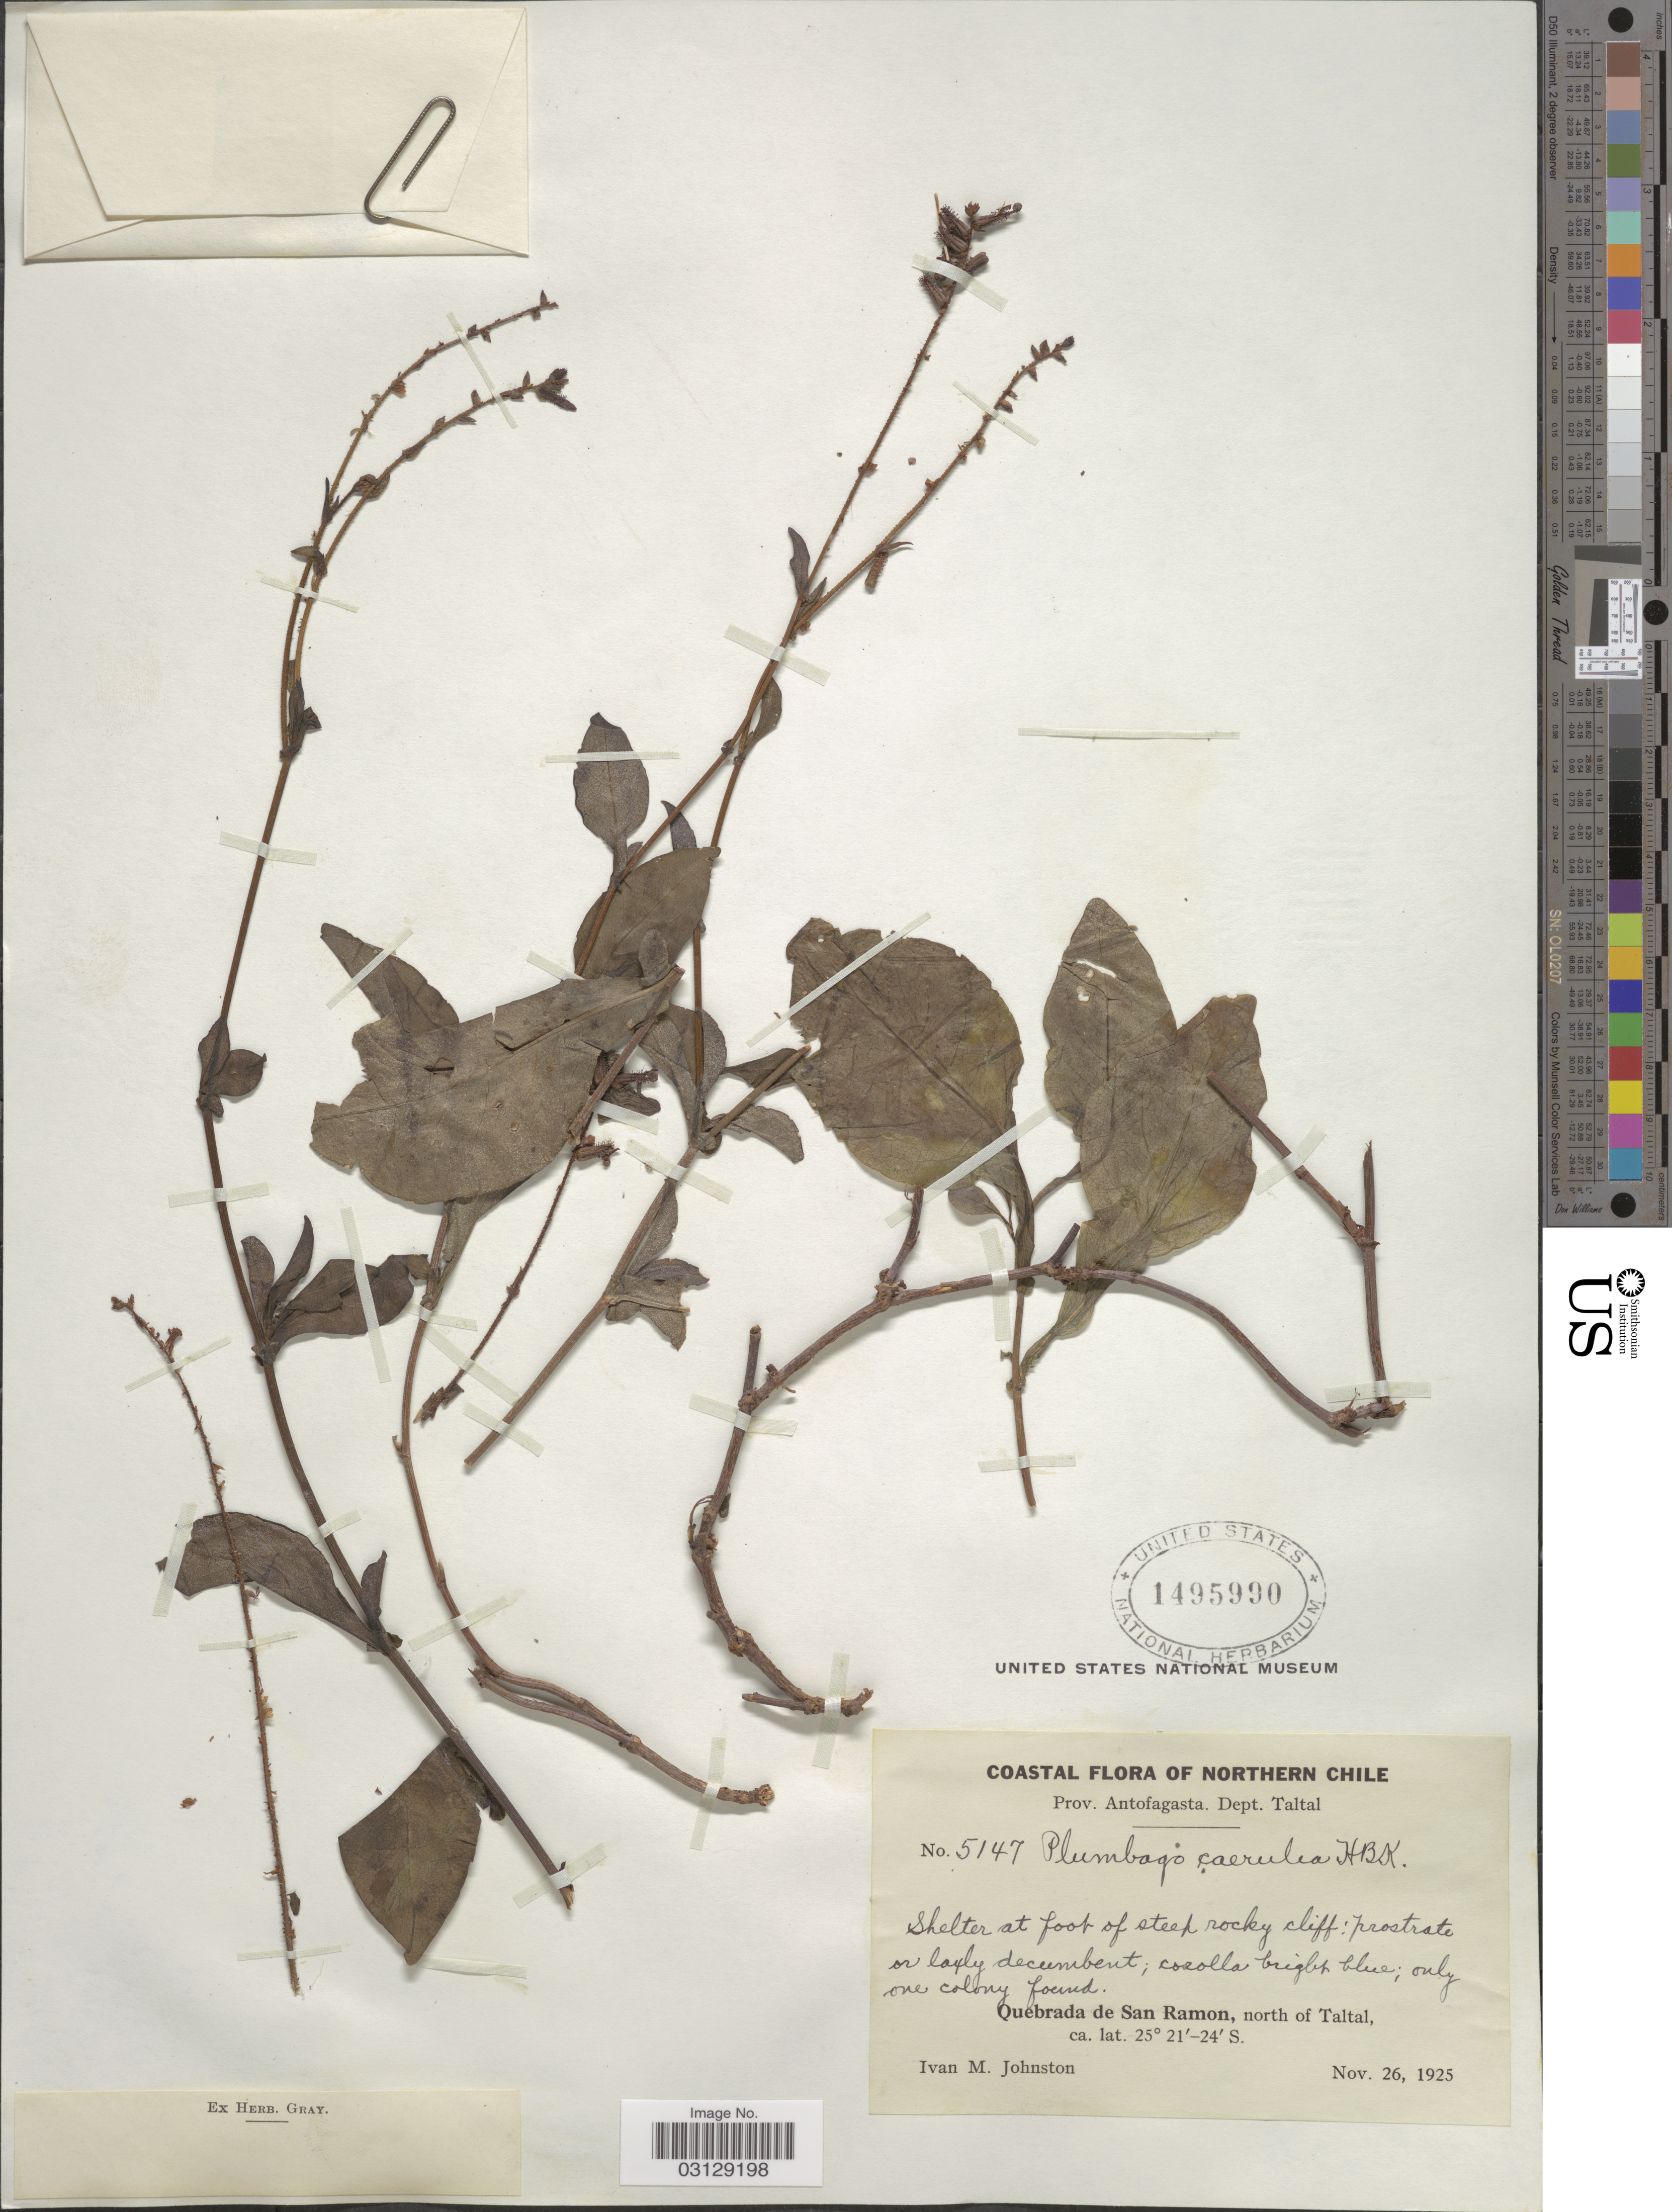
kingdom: Plantae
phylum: Tracheophyta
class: Magnoliopsida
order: Caryophyllales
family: Plumbaginaceae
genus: Plumbago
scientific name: Plumbago coerulea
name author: Auct.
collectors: I.M. Johnston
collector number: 5147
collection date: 1925-11-26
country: Chile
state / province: Antofagasta (II)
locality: Northern Chile. Dept. Taltal. Quebrada de San Ramon, north of Taltal.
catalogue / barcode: US 1495990